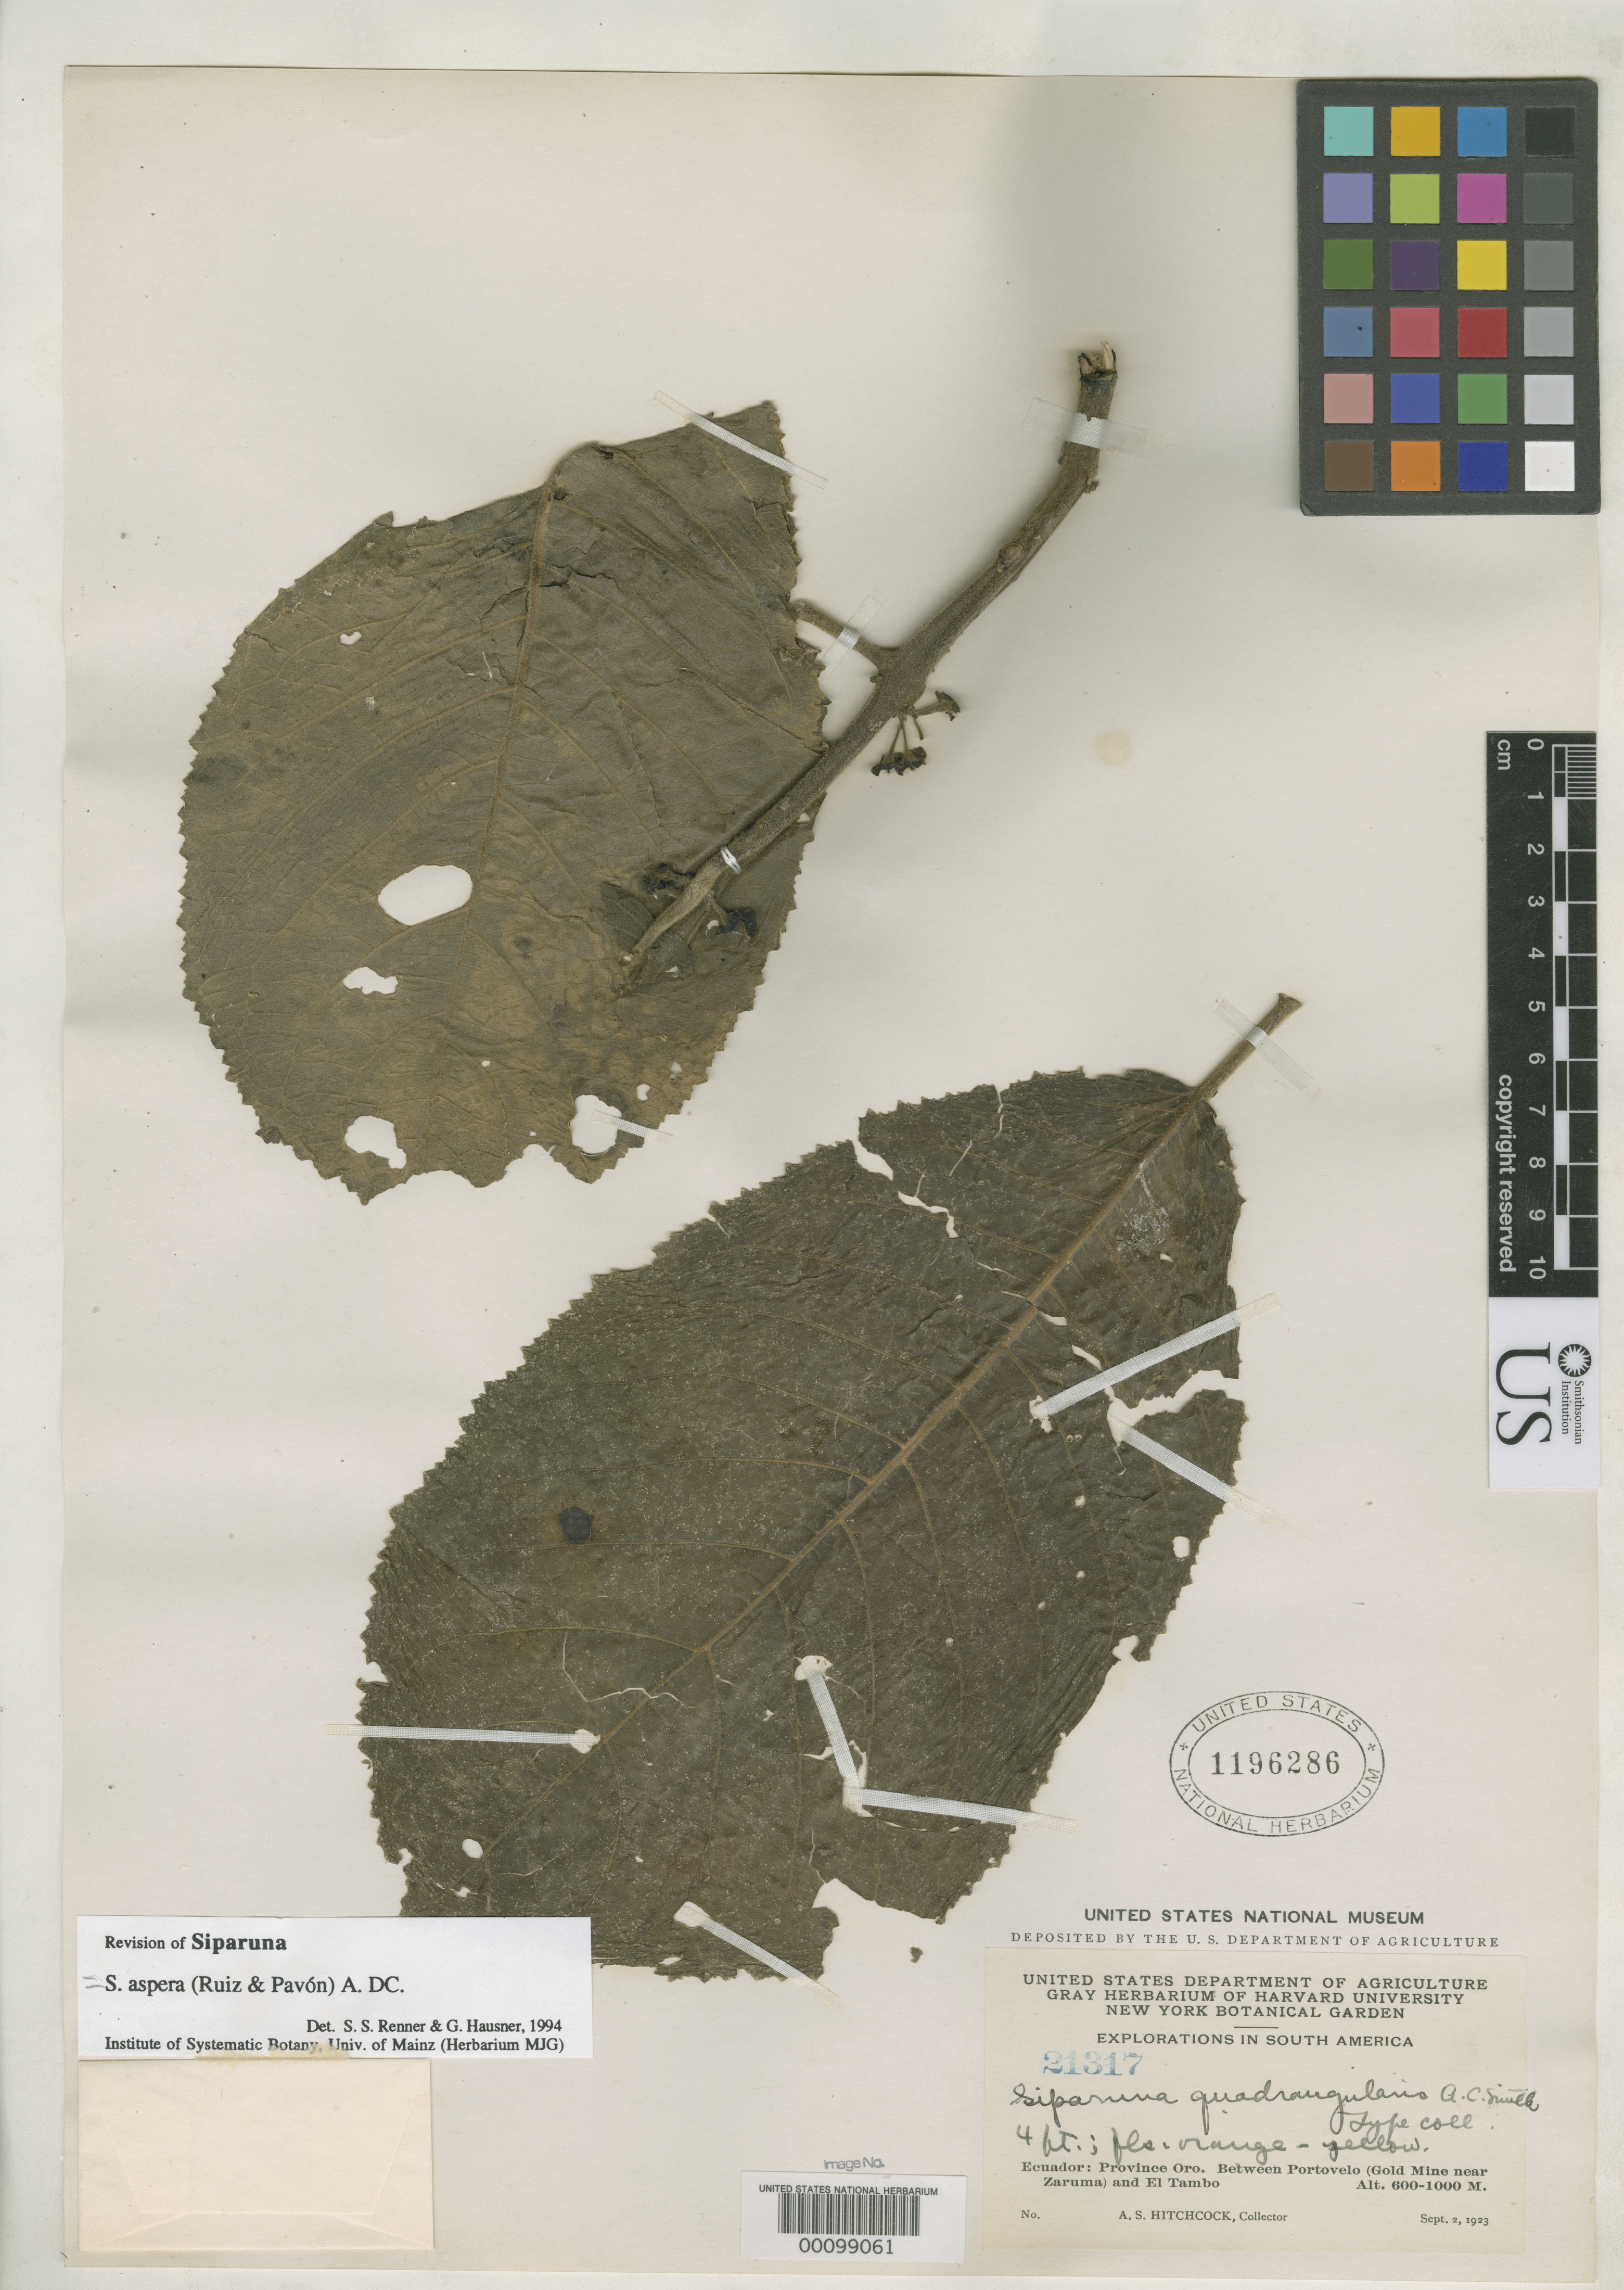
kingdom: Plantae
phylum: Tracheophyta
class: Magnoliopsida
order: Laurales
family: Siparunaceae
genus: Siparuna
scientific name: Siparuna quadrangularis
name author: A.C. Sm.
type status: Isotype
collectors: A. S. Hitchcock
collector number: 21317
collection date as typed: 02 Sep 1923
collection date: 1923-09-02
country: Ecuador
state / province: El Oro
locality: Between Portovelo and El Tambo.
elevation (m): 600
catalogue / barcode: US 1196286